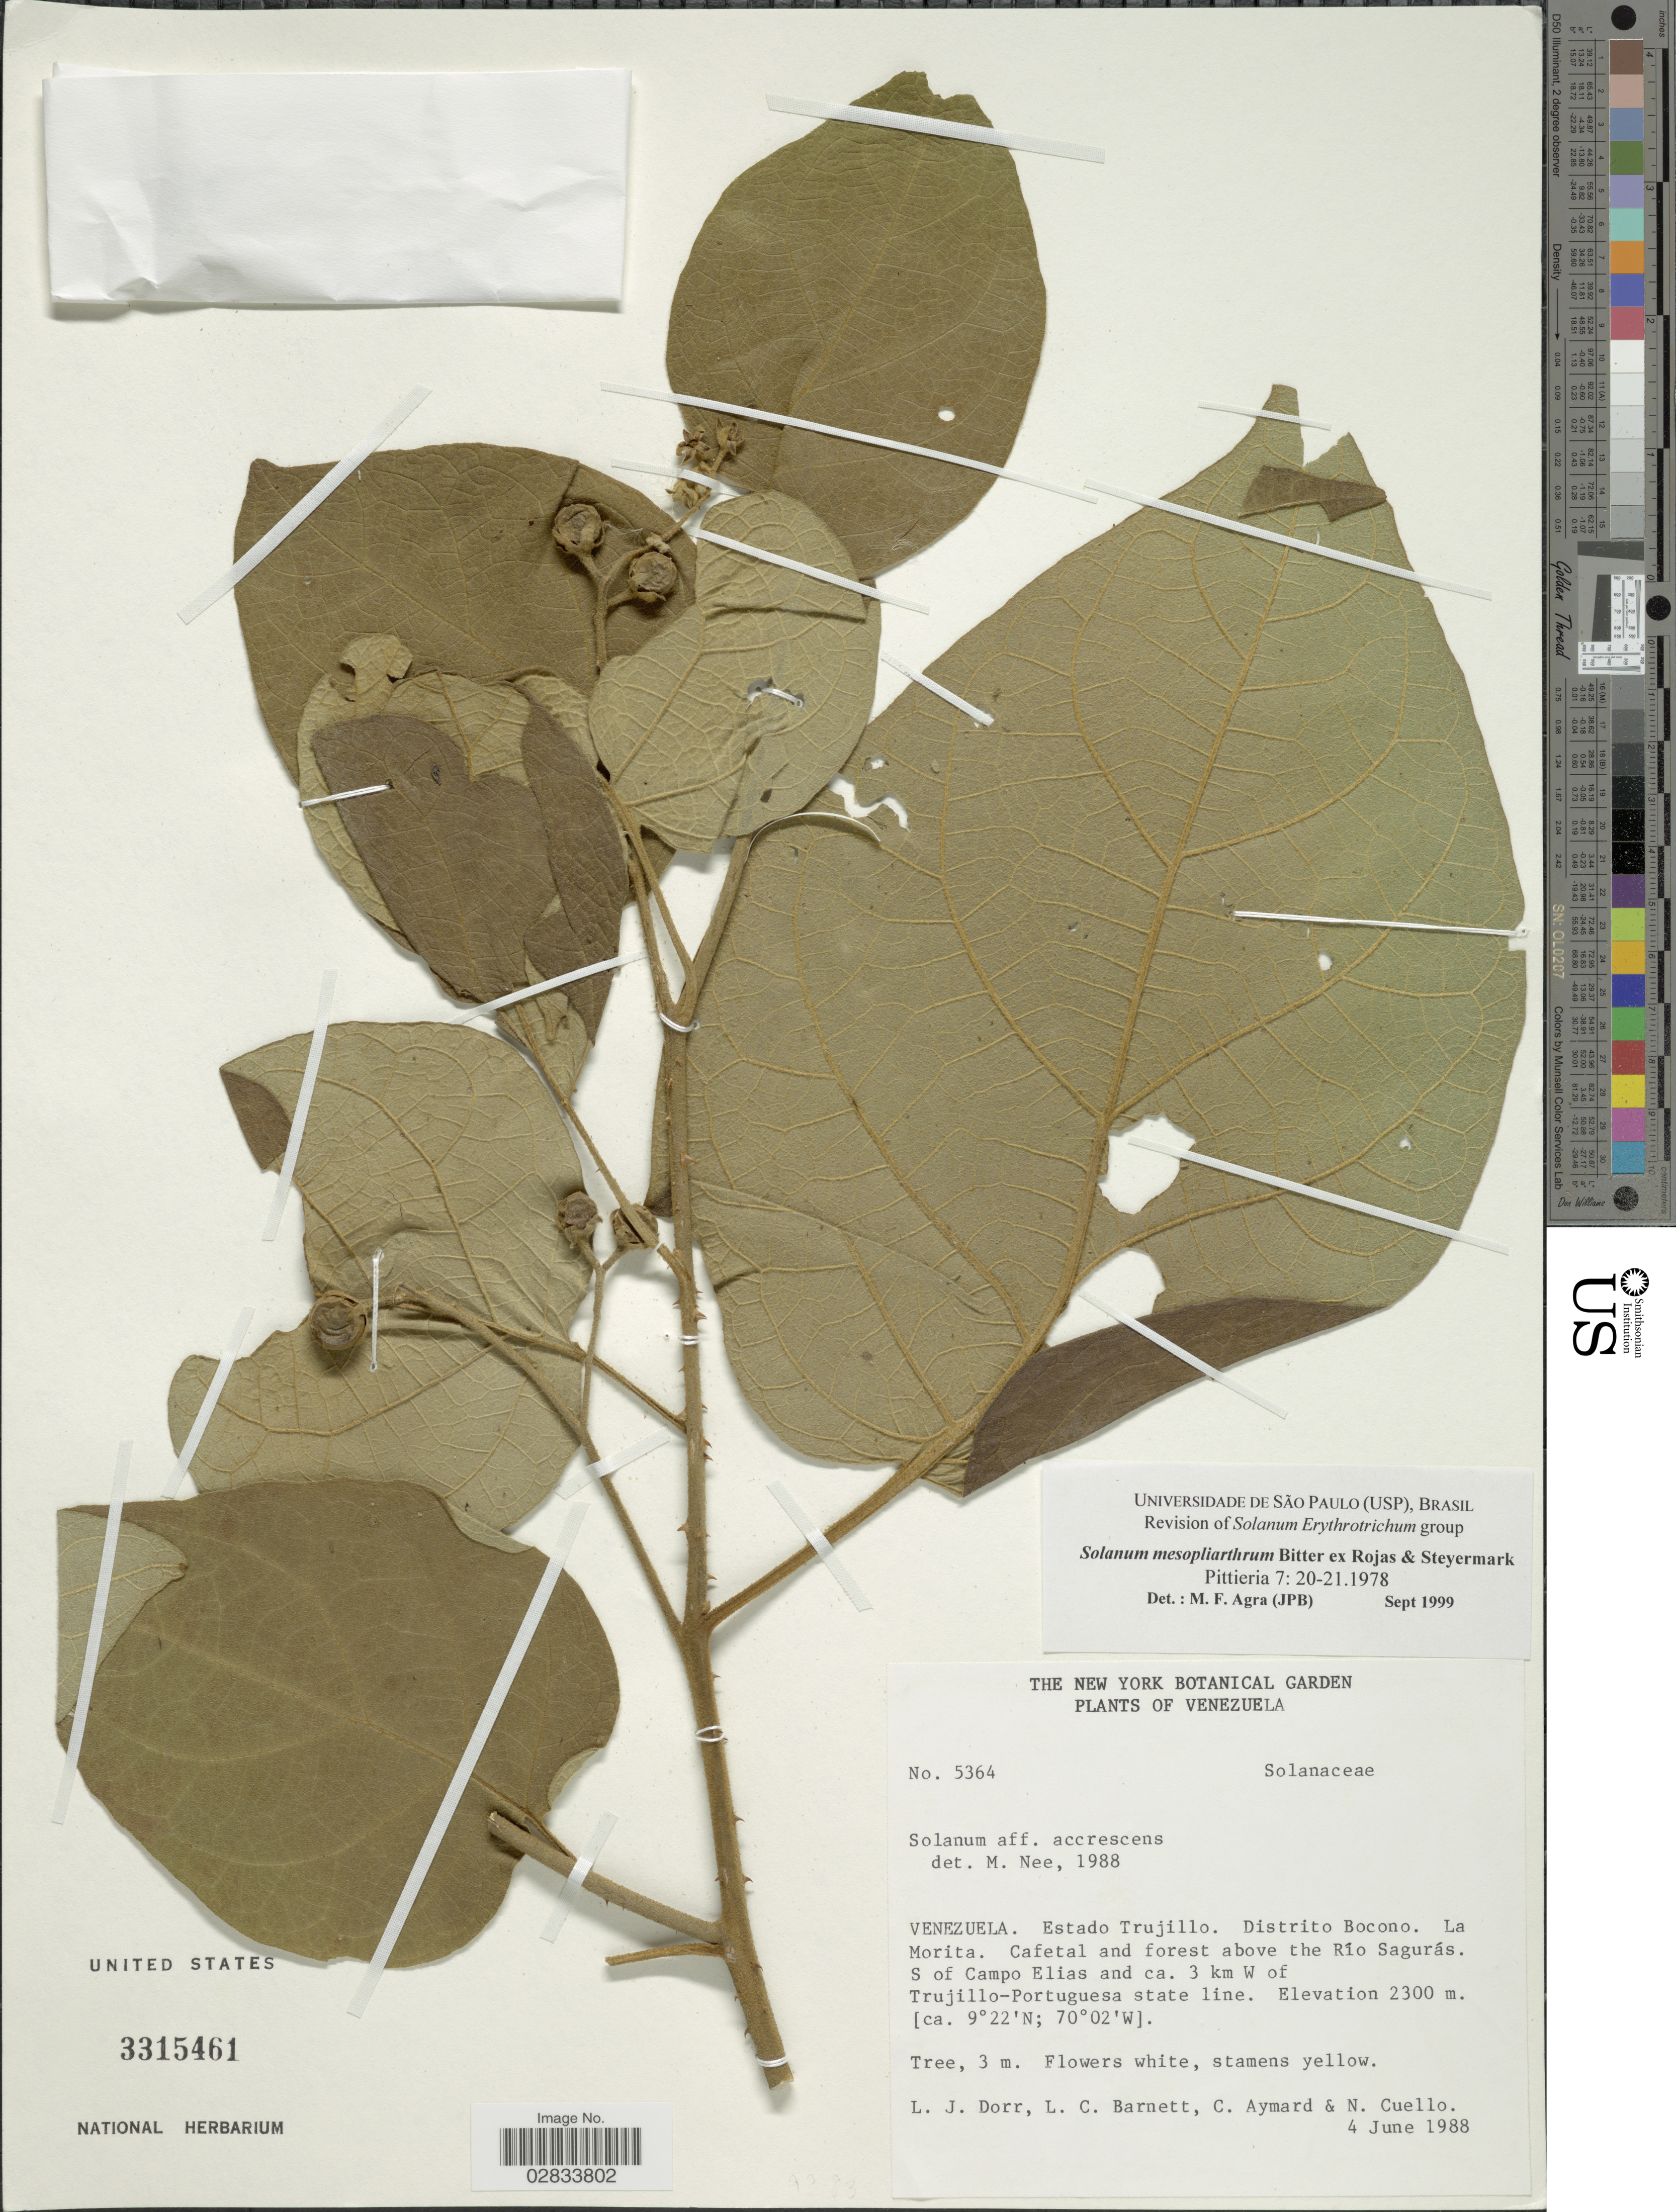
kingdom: Plantae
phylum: Tracheophyta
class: Magnoliopsida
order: Solanales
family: Solanaceae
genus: Solanum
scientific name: Solanum mesopliarthrum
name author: Bitter ex F. Rojas & Steyerm.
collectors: L. J. Dorr, L. C. Barnett, G. A. Aymard & N. L. Cuello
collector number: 5364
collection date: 1988-06-04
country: Venezuela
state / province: Trujillo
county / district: Boconó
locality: Río Sagurás, S of Campo Elias and ca. 3 km W of Trujillo-Portuguesa state line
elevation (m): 2300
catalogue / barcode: US 3315461